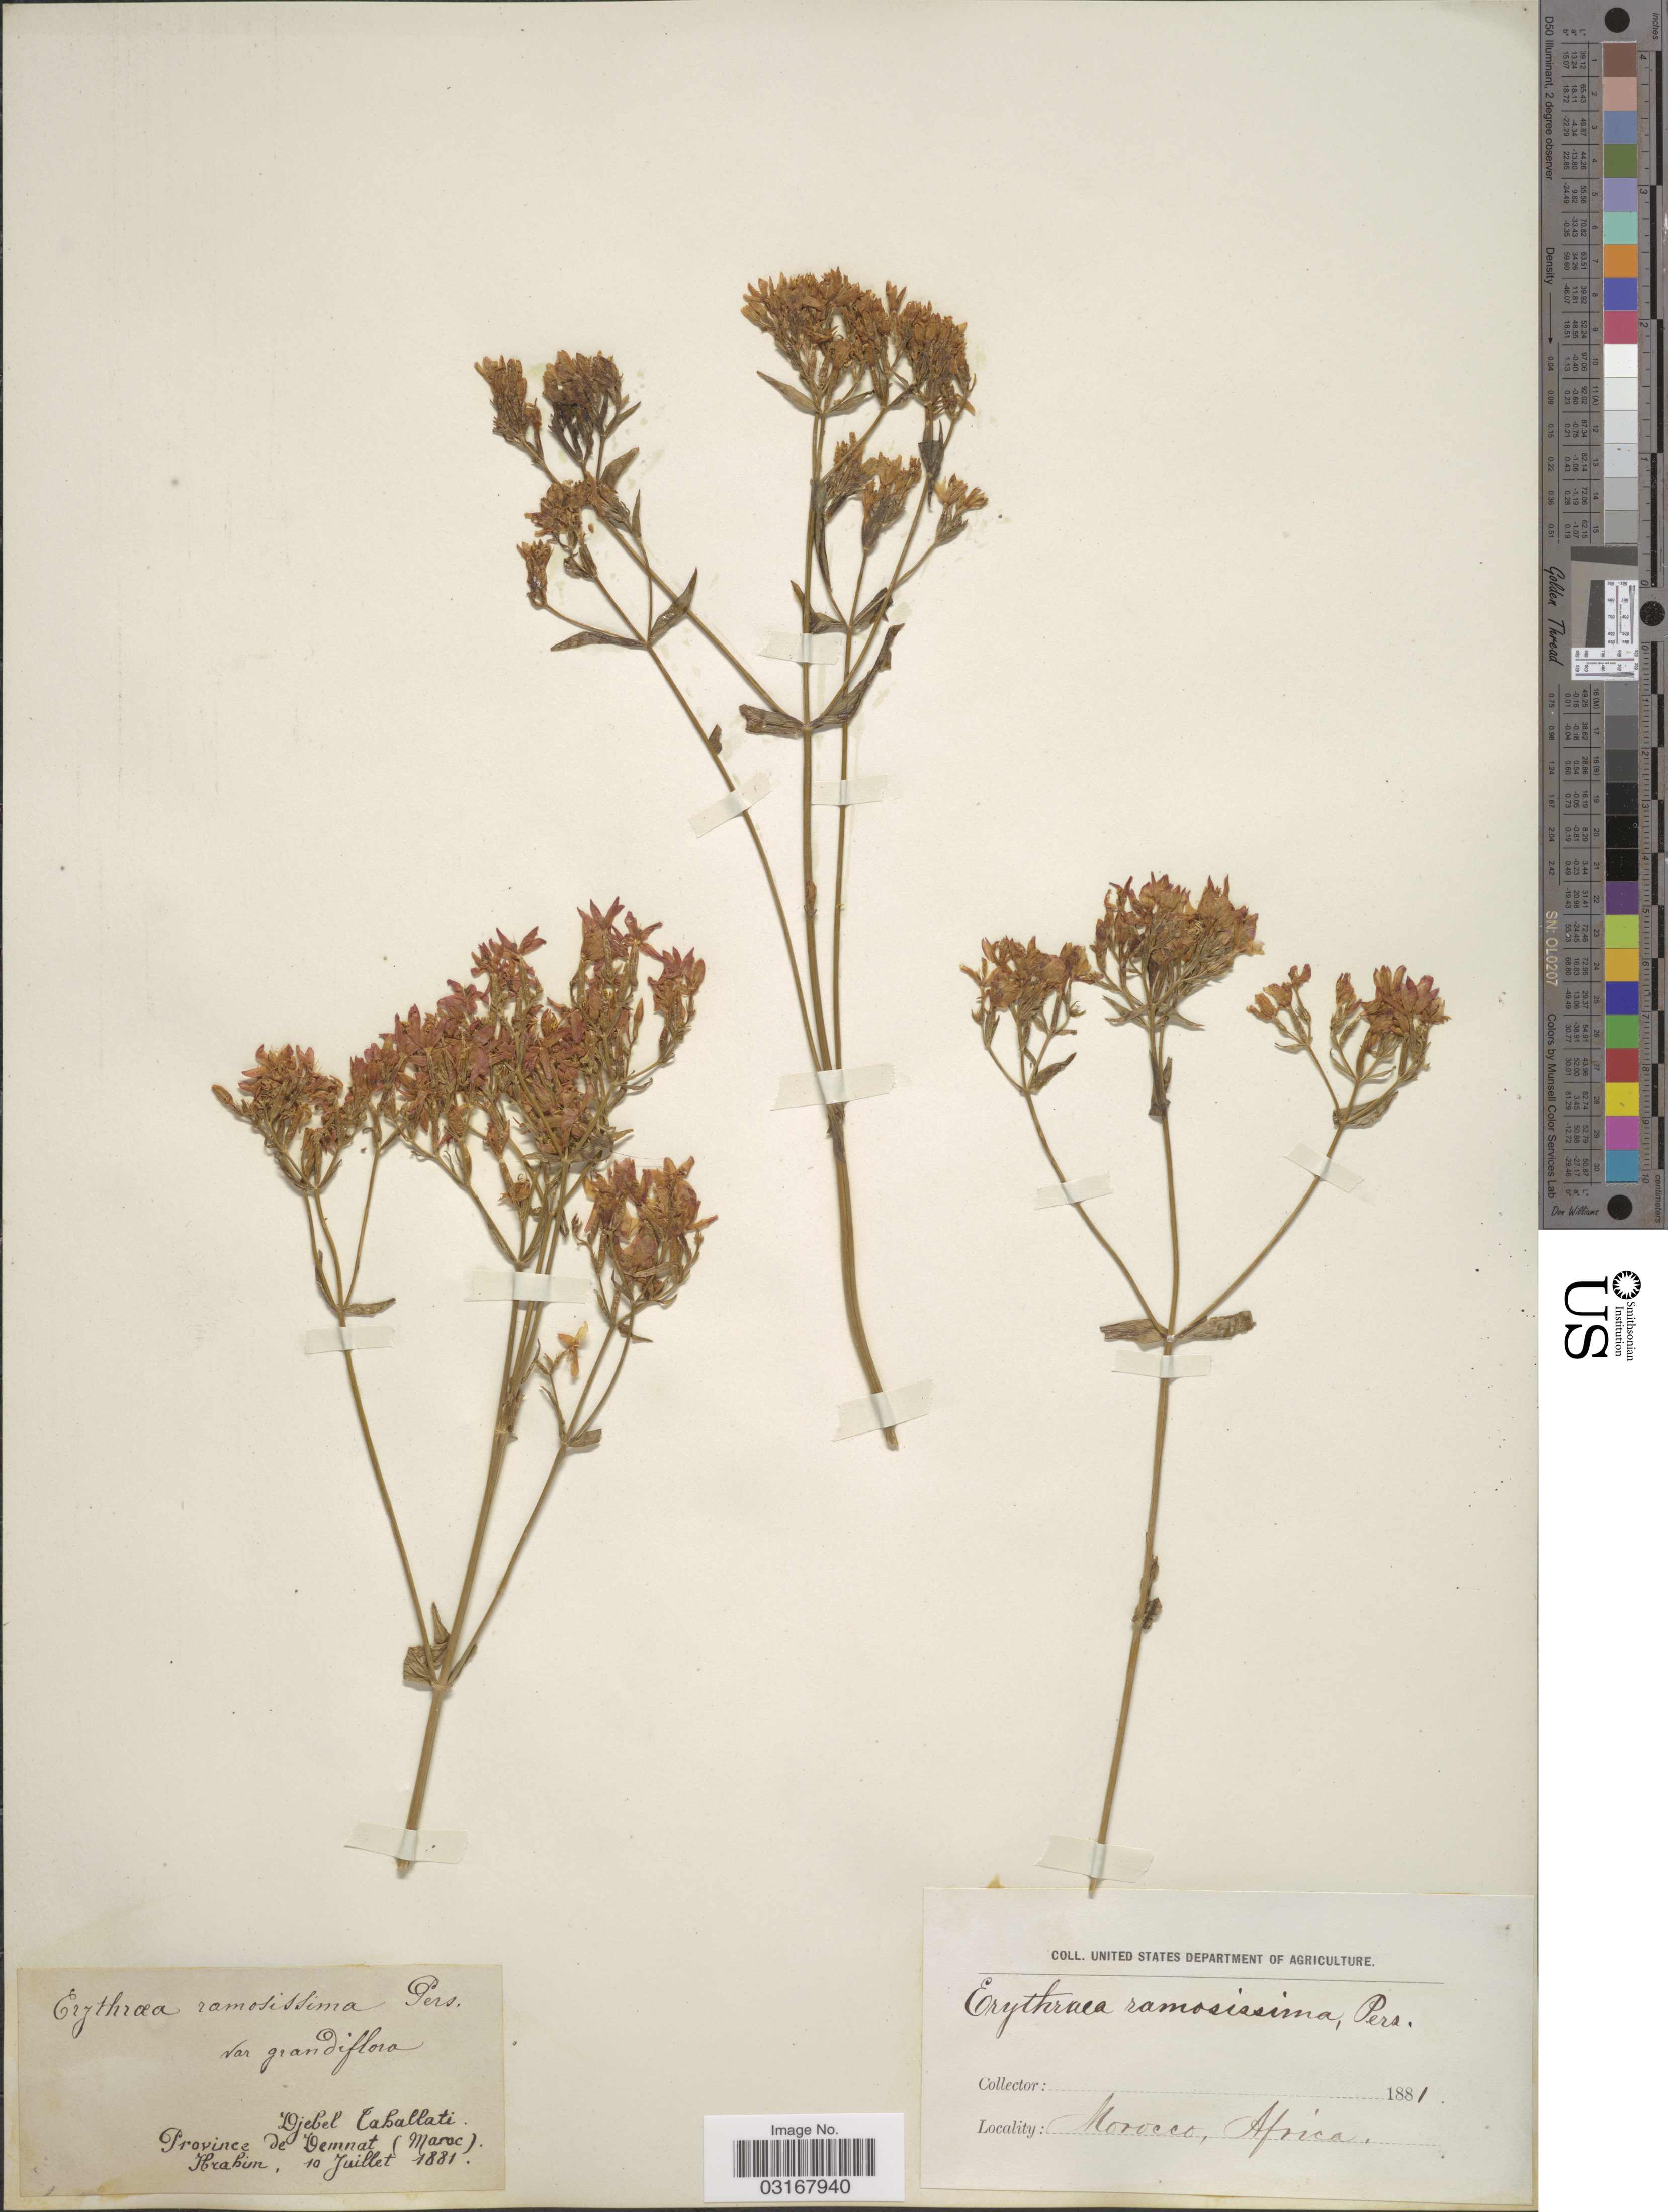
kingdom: Plantae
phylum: Tracheophyta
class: Magnoliopsida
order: Gentianales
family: Gentianaceae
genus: Centaurium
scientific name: Centaurium ramosissimum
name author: (Vill.) Druce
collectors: -. Ibrahim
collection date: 1881-07-10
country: Morocco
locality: Djebel Caballati. Province de Demnat (Maroc).